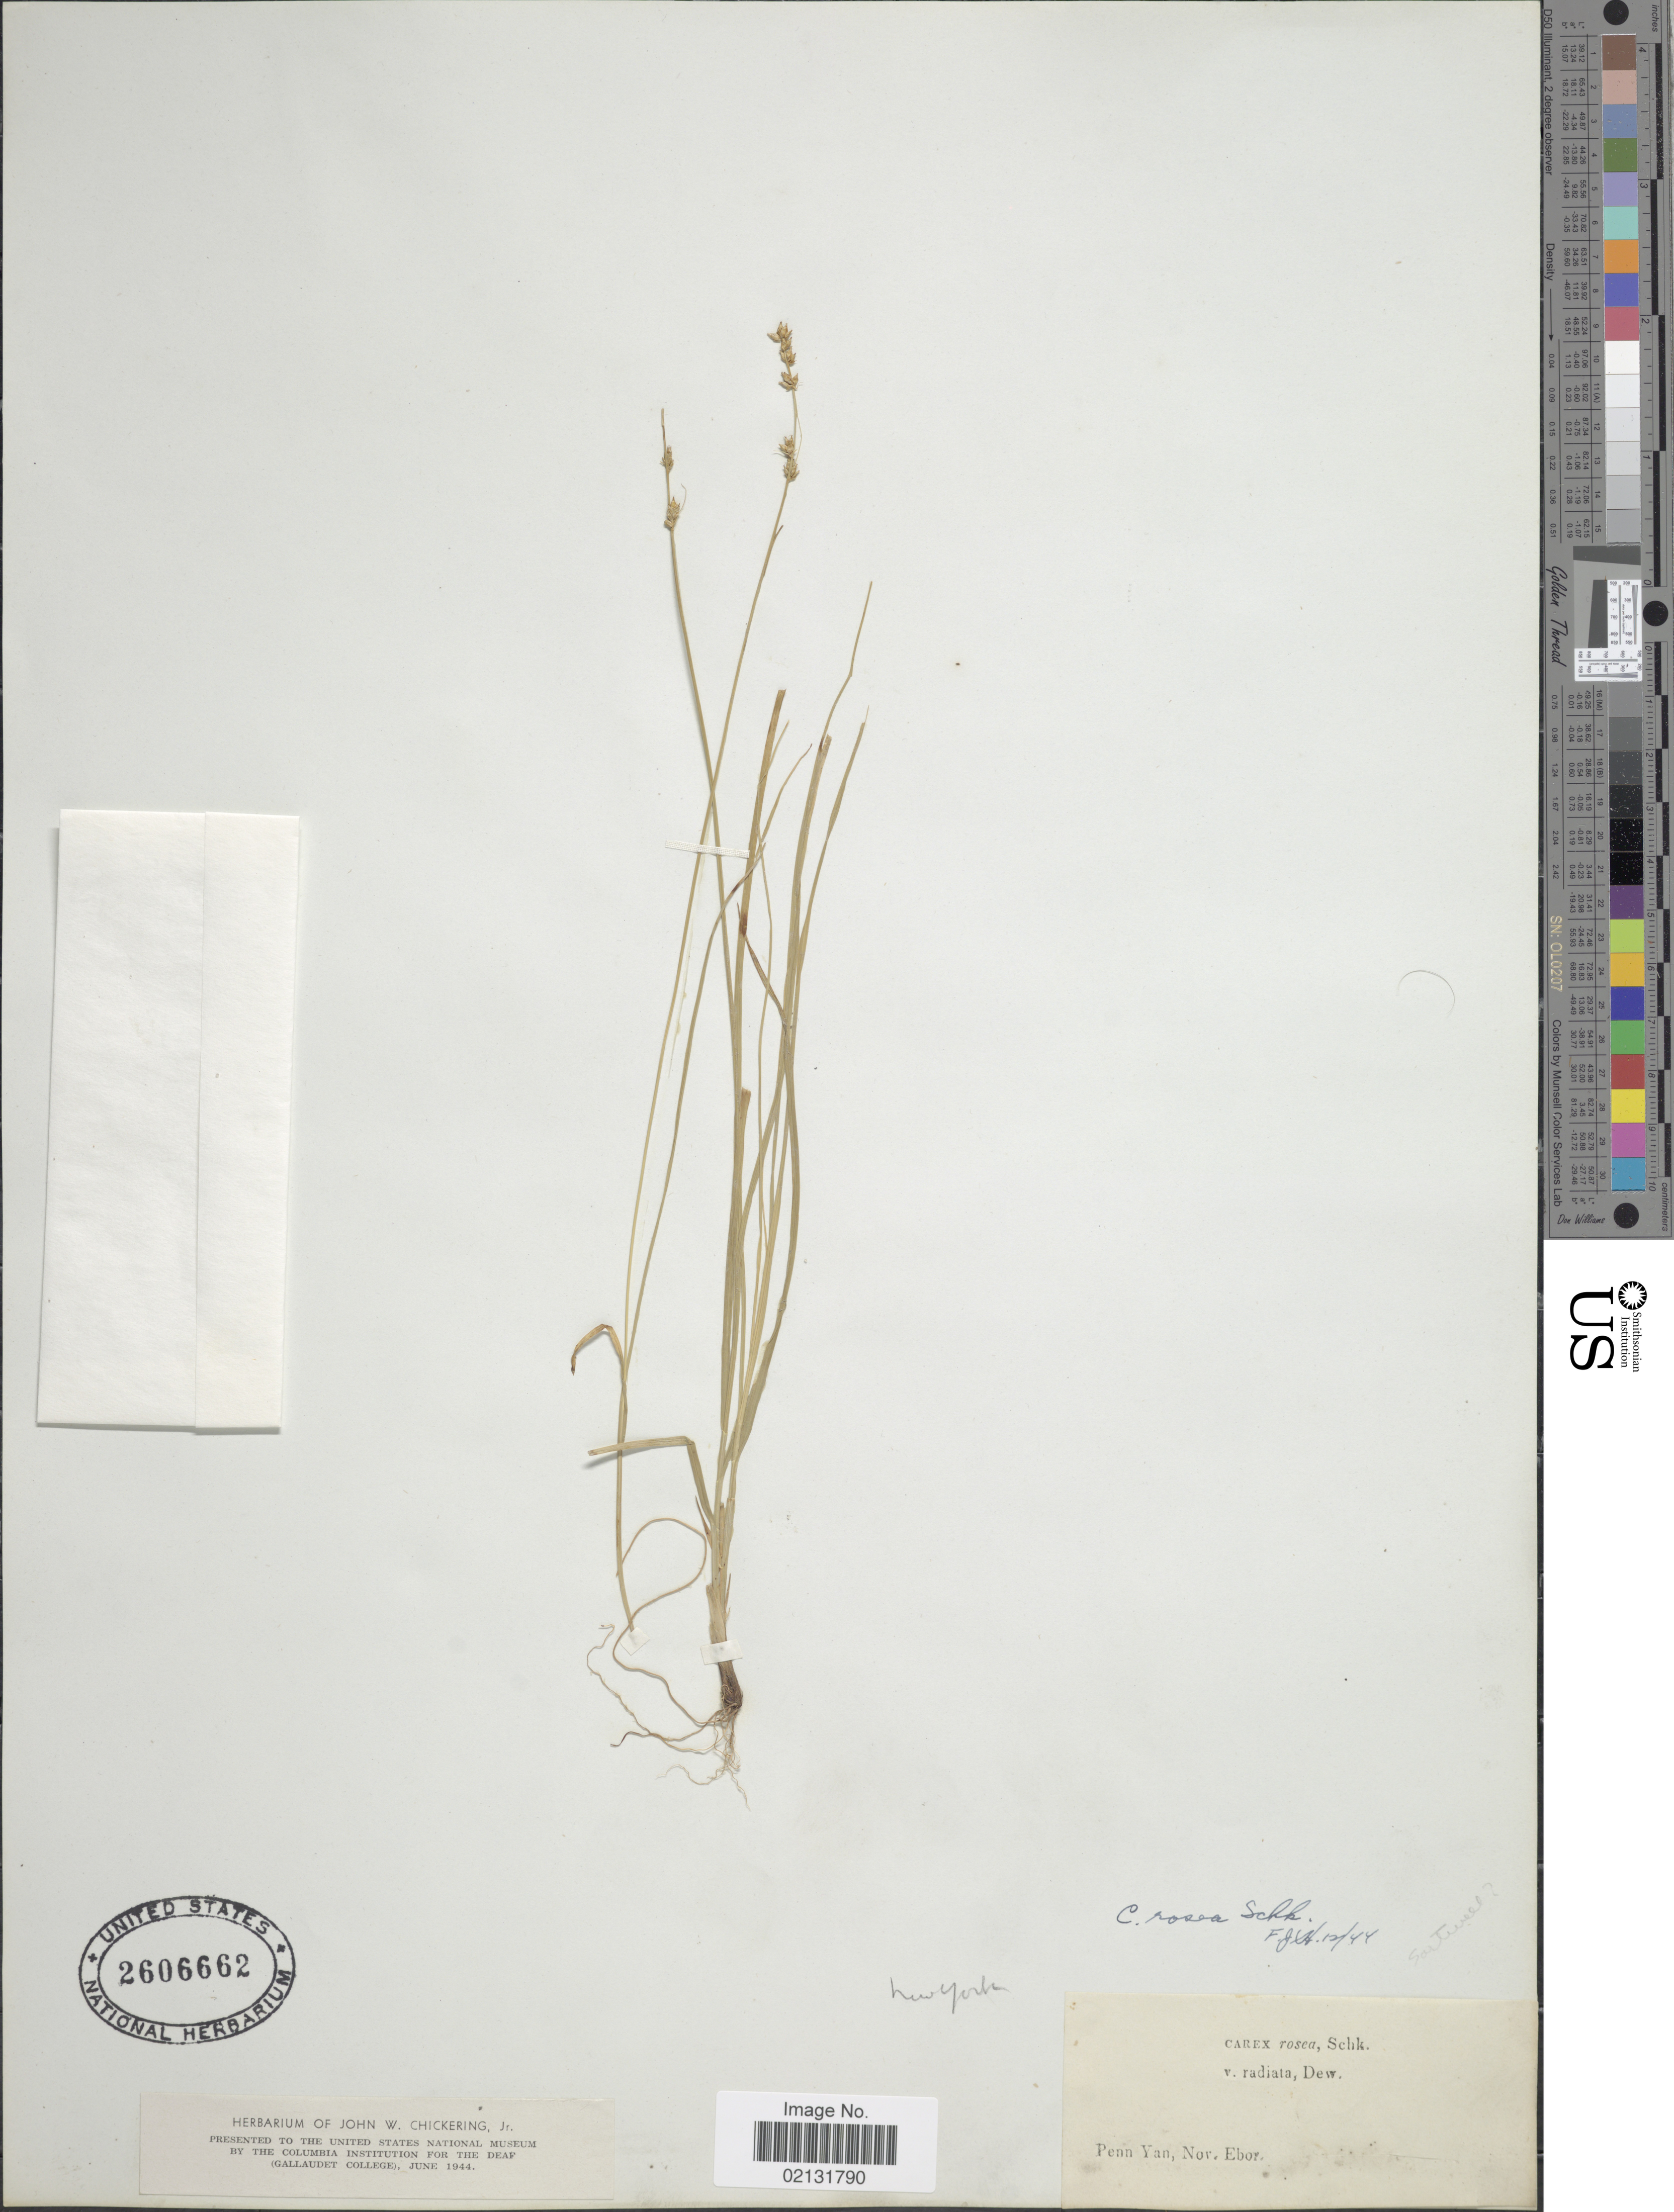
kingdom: Plantae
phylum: Tracheophyta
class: Liliopsida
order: Poales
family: Cyperaceae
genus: Carex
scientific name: Carex rosea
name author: Willd.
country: United States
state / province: New York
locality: Penn Yan, Ebor.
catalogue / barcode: US 2606662